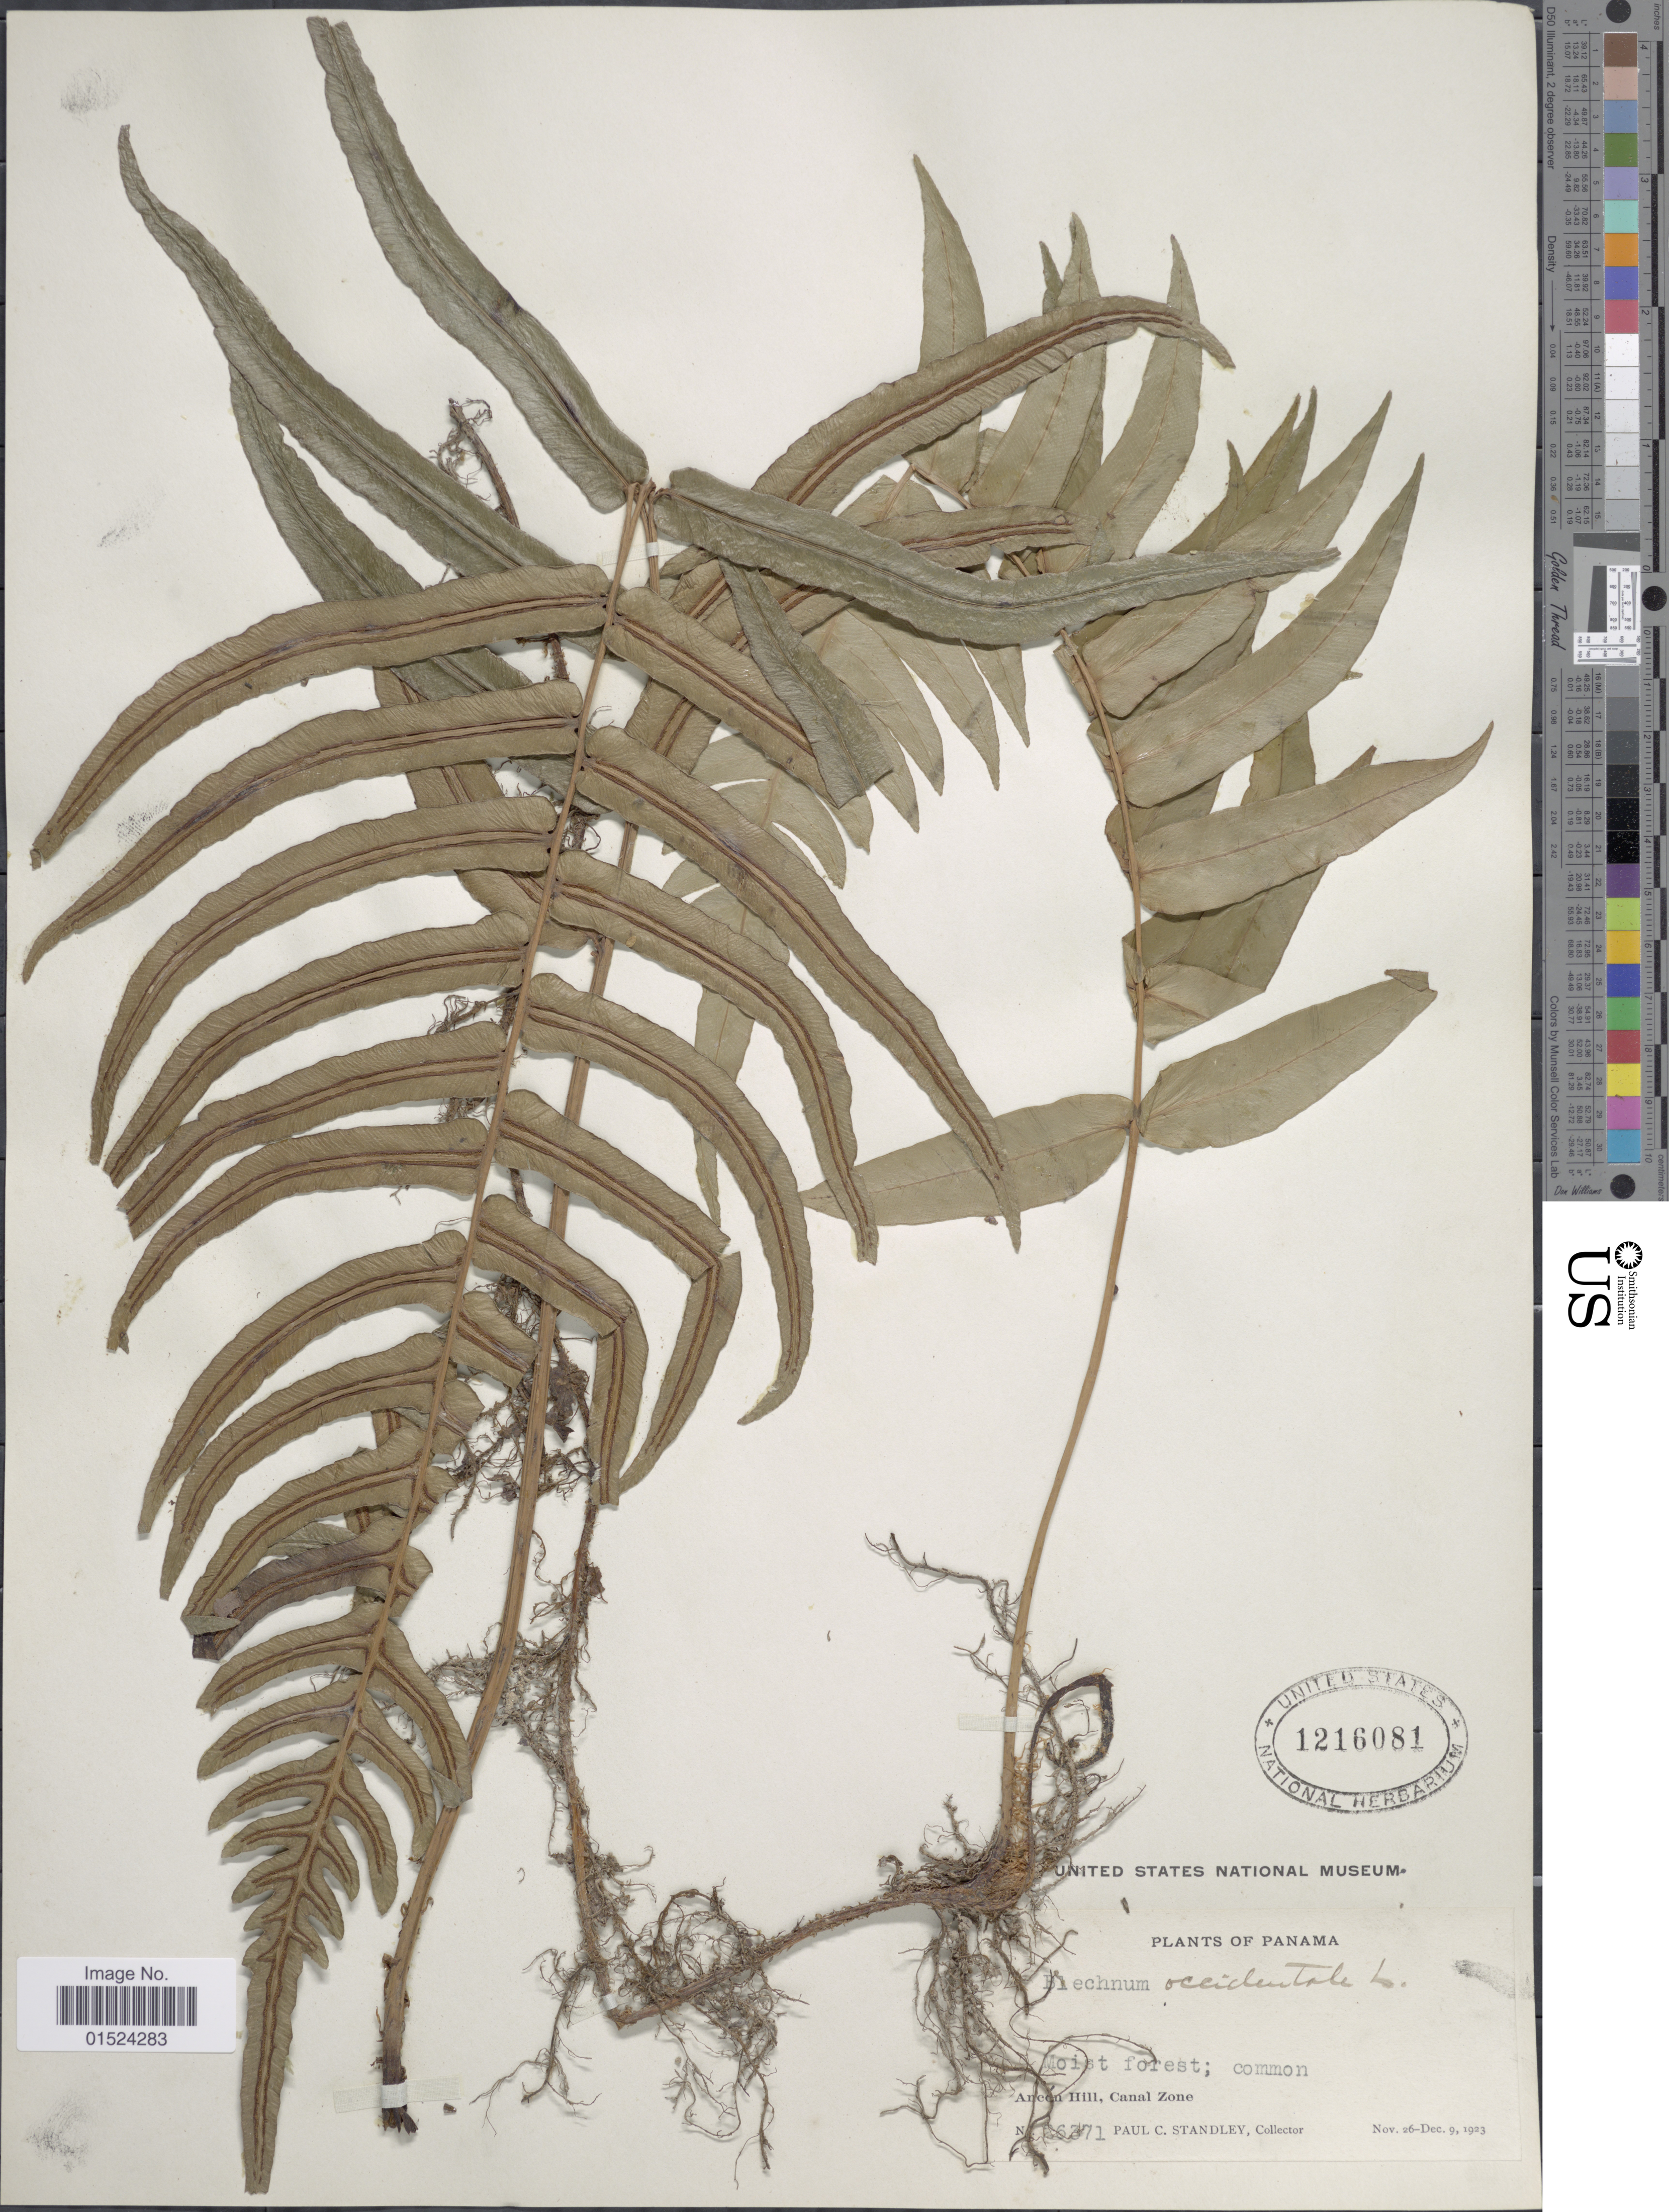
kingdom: Plantae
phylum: Tracheophyta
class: Polypodiopsida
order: Polypodiales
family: Blechnaceae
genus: Blechnum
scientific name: Blechnum occidentale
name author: L.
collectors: P. C. Standley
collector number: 26371*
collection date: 1923-11-26/1923-12-09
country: Panama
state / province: Colón / Panamá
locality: Ancón Hill, Canal Zone.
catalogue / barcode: US 1216081